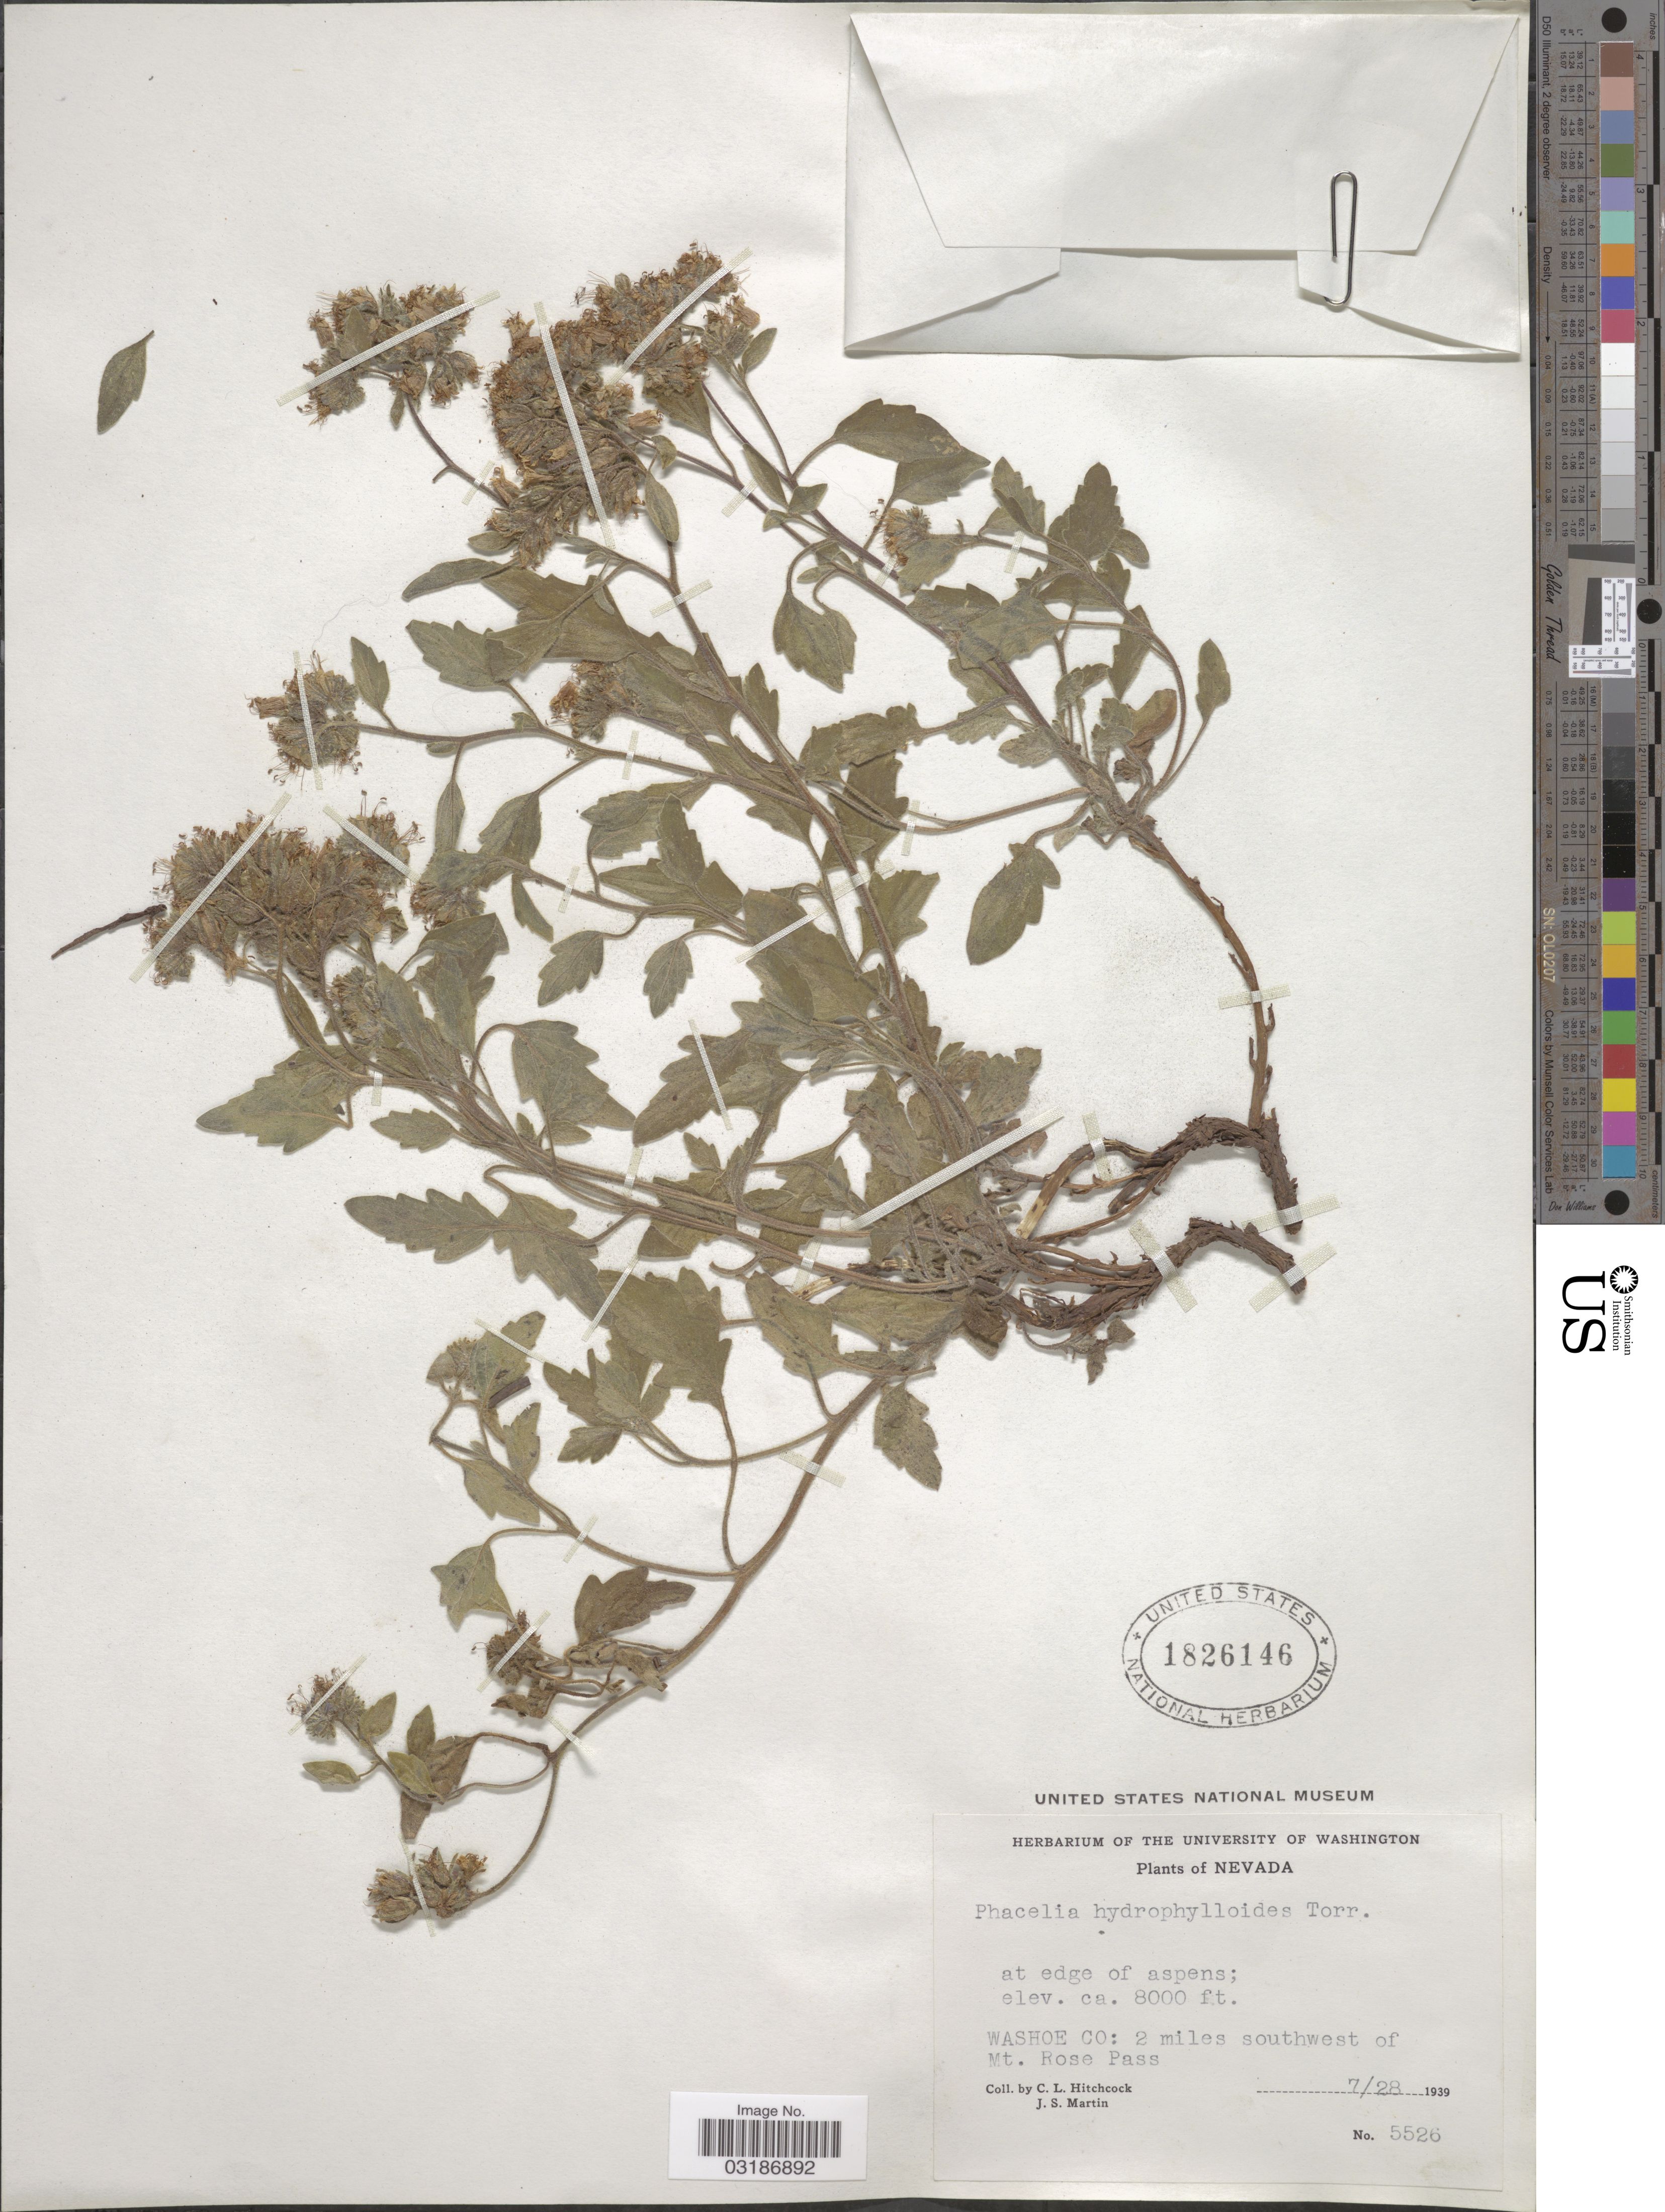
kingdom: Plantae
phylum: Tracheophyta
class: Magnoliopsida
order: Boraginales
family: Hydrophyllaceae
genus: Phacelia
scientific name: Phacelia hydrophylloides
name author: Torr. & A. Gray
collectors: C. L. Hitchcock & J. S. Martin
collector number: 5526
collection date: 1939-07-28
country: United States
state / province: Nevada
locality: Washoe Co: 2 miles southwest of Mt. Rose Pass.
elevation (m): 2438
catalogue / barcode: US 1826146